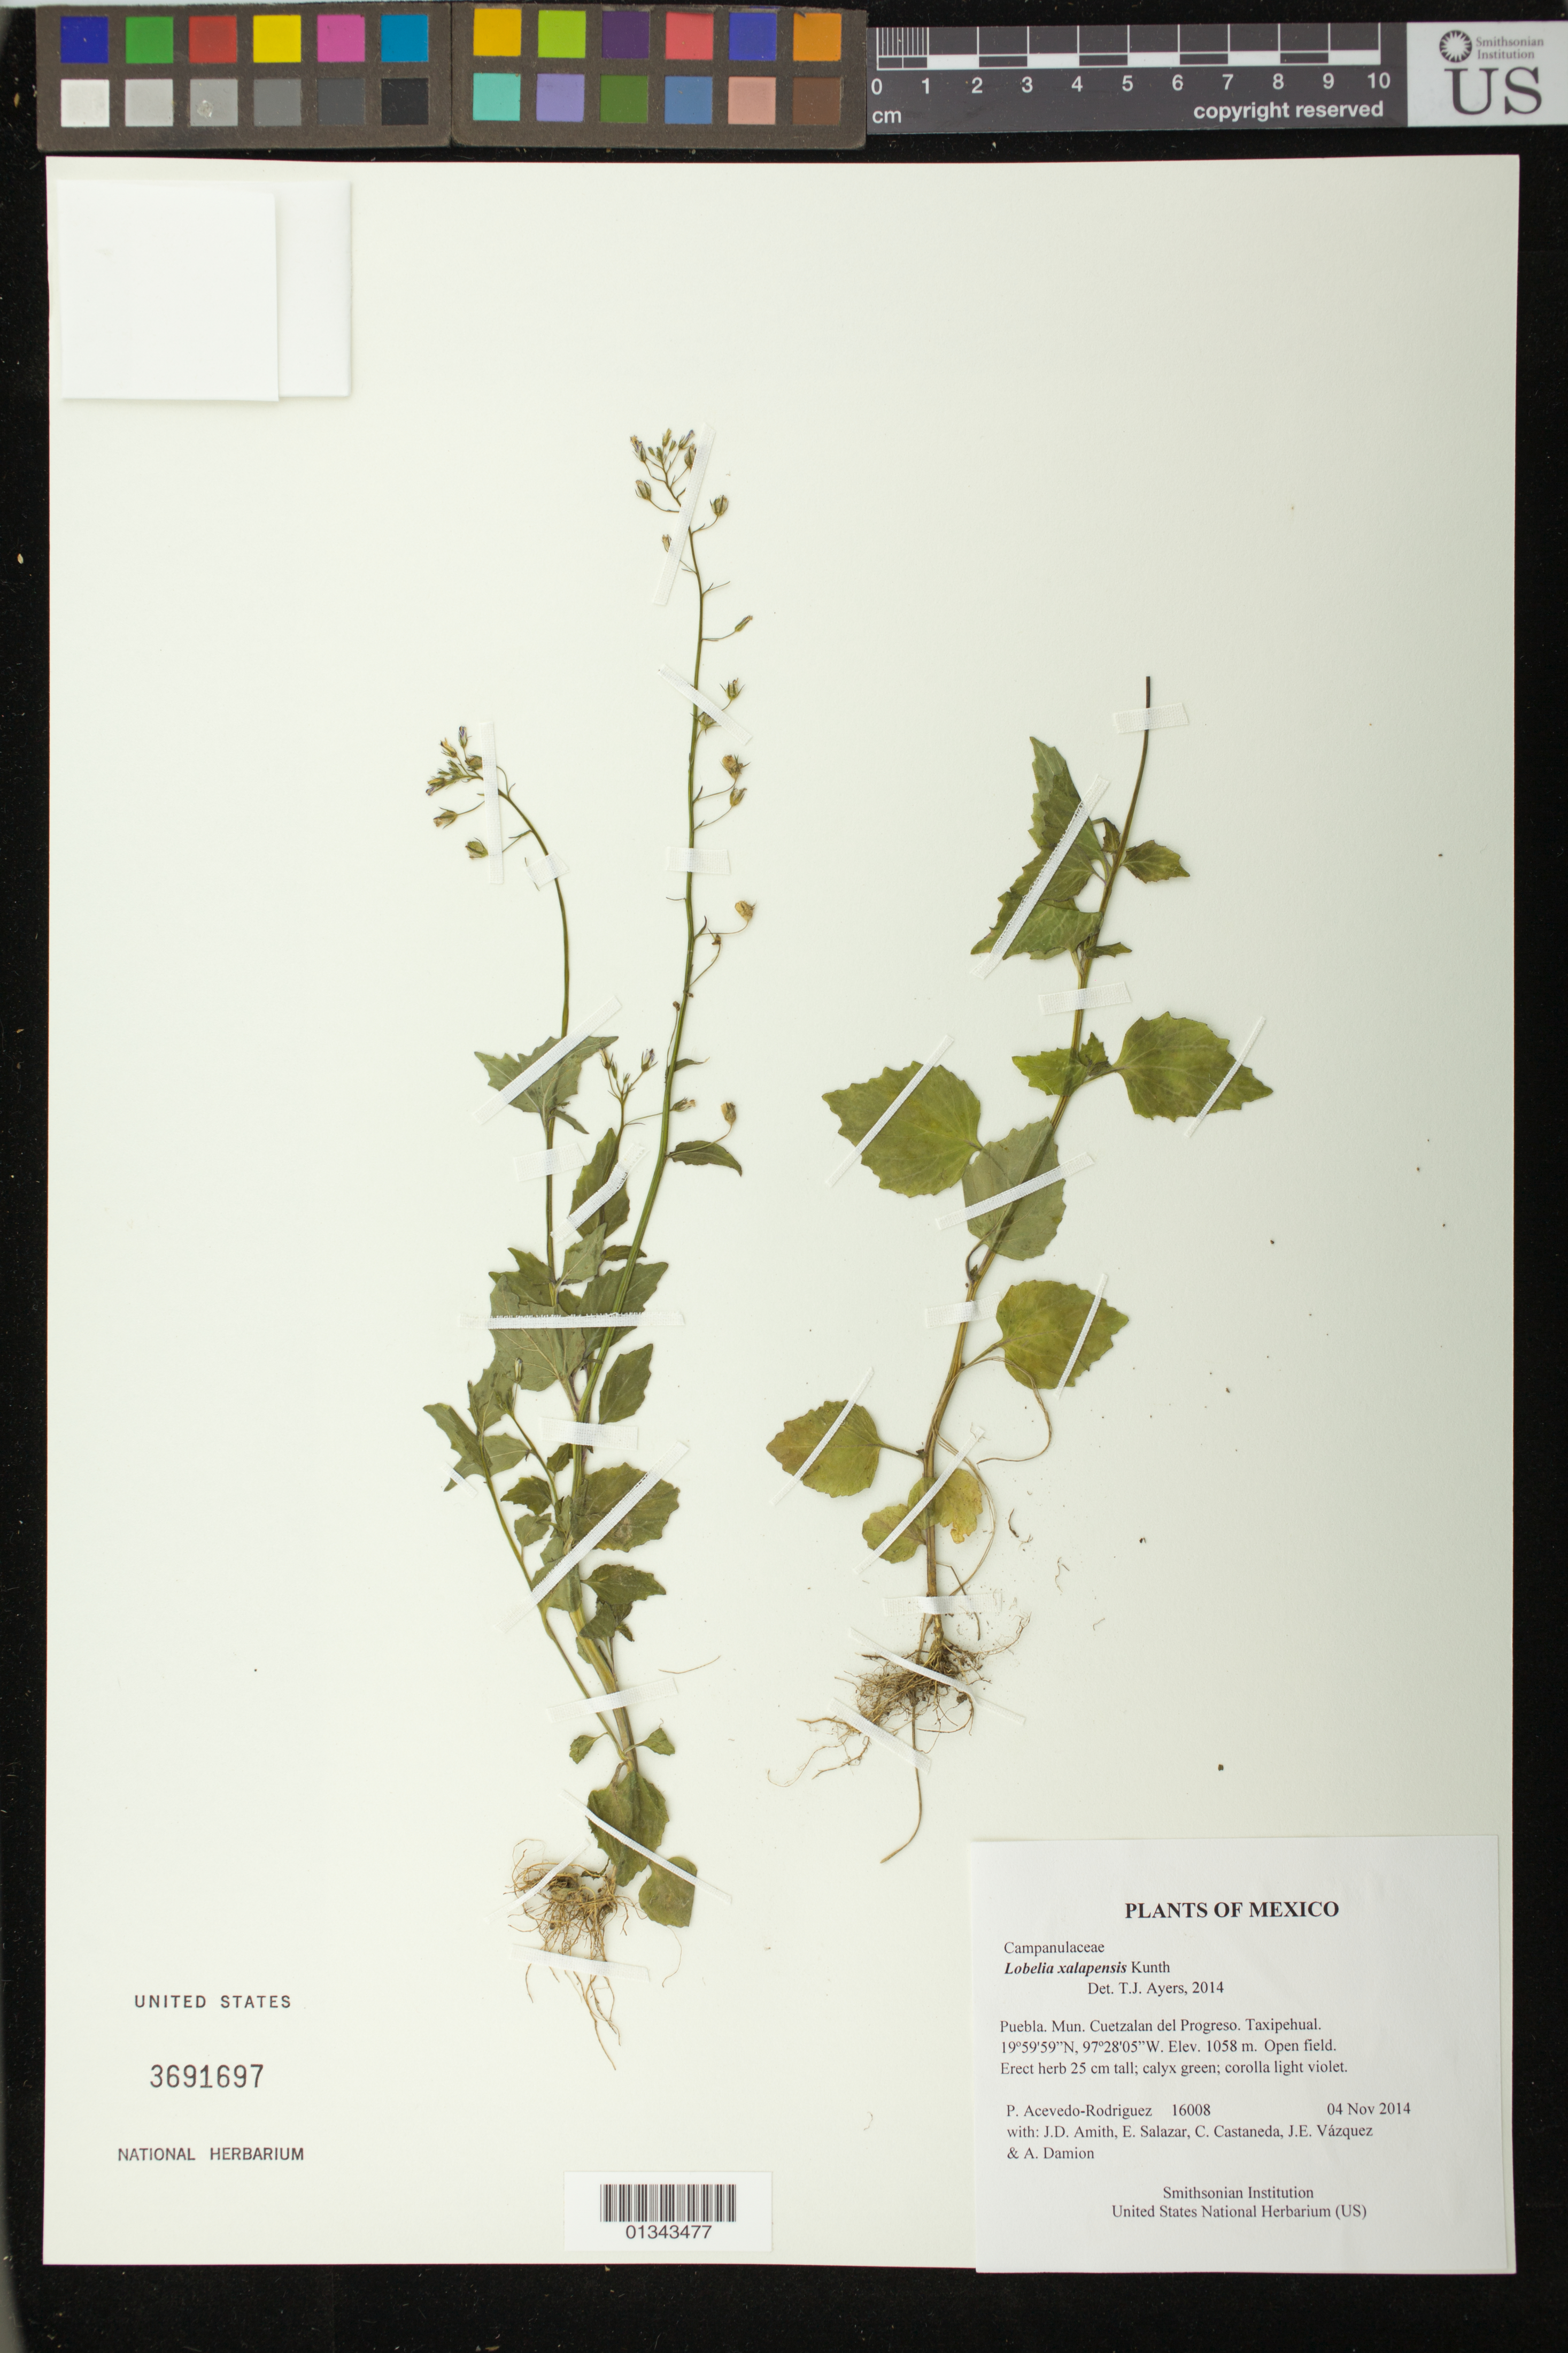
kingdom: Plantae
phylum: Tracheophyta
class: Magnoliopsida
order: Asterales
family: Campanulaceae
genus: Lobelia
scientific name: Lobelia xalapensis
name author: Kunth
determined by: Ayers, Tina J.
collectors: P. Acevedo-Rodr., J. D. Amith, E. Salazar, C. Castaneda, J. E. Vázquez & A. Damion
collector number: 16008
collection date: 2014-11-04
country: Mexico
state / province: Puebla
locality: Mun. Cuetzalan del Progreso. Taxipehual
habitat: Open field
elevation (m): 1058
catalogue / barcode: US 3691697